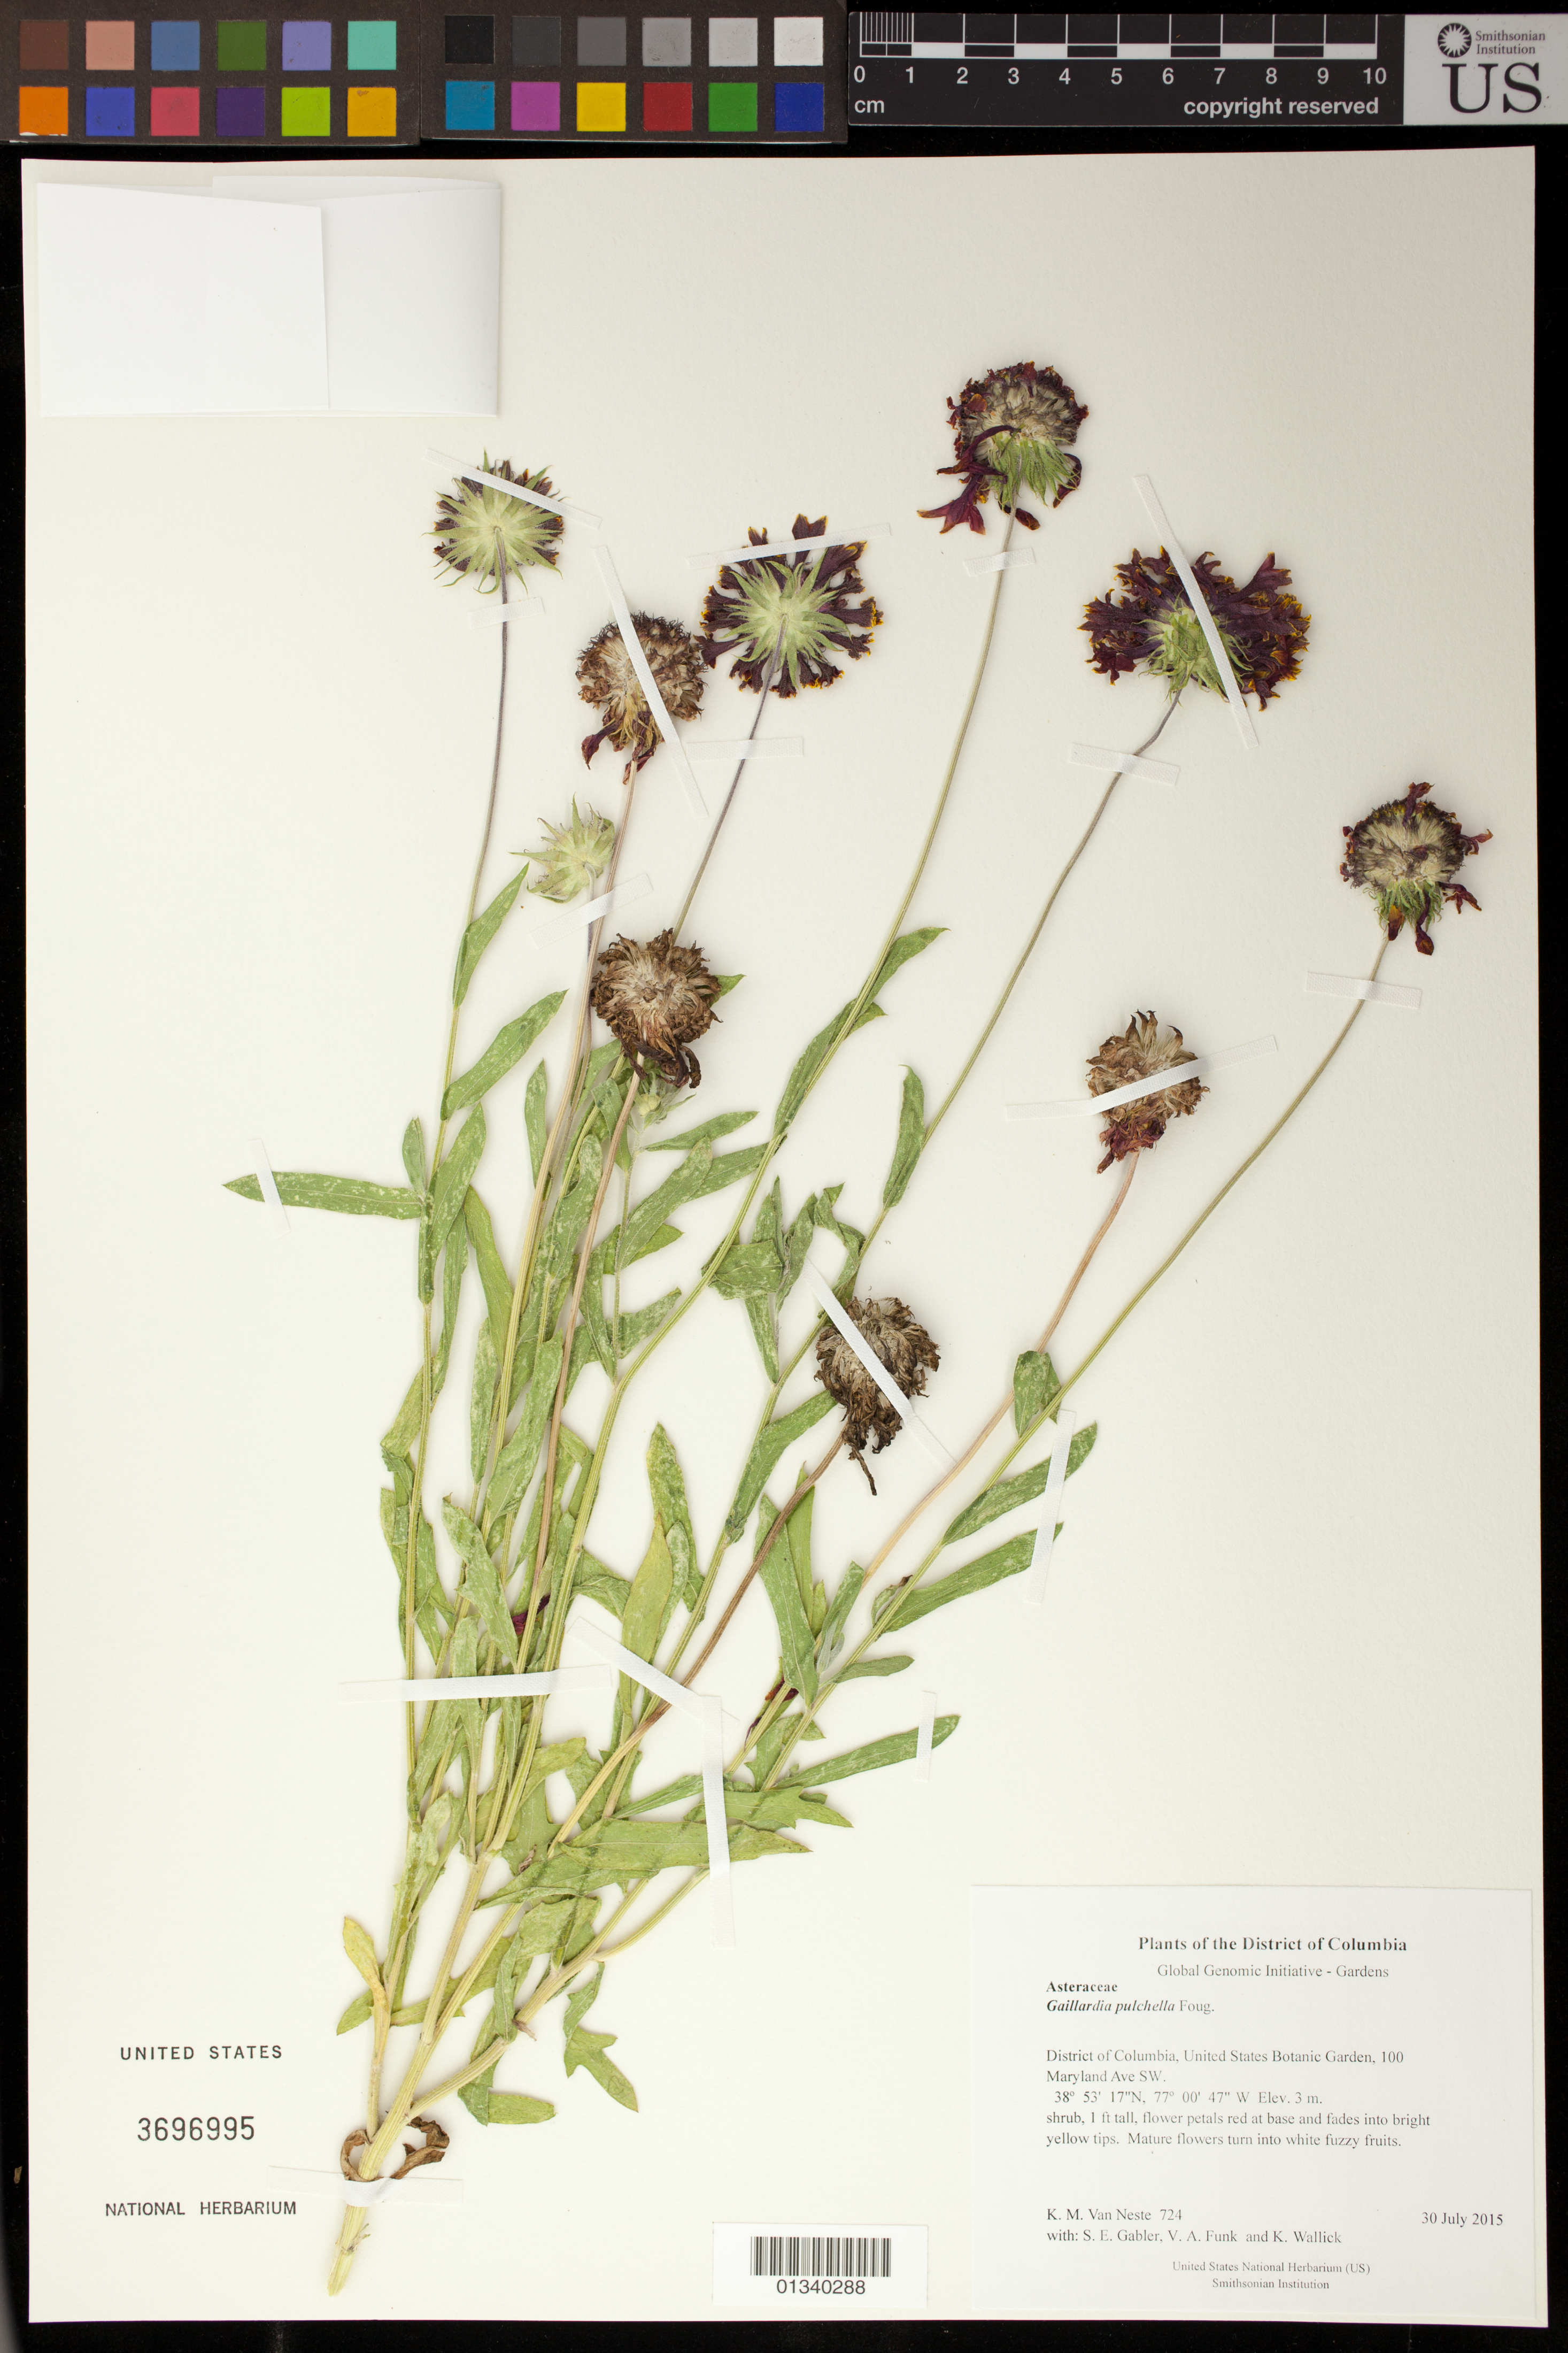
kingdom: Plantae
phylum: Tracheophyta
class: Magnoliopsida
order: Asterales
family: Asteraceae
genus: Gaillardia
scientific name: Gaillardia pulchella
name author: Foug.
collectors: K. M. Van Neste, S. E. Gabler, V. Funk & K. Wallick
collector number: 724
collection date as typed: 30 July 2015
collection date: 2015-07-30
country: United States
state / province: District of Columbia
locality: United States Botanic Garden, 100 Maryland Ave SW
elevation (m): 3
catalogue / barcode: US 3696995